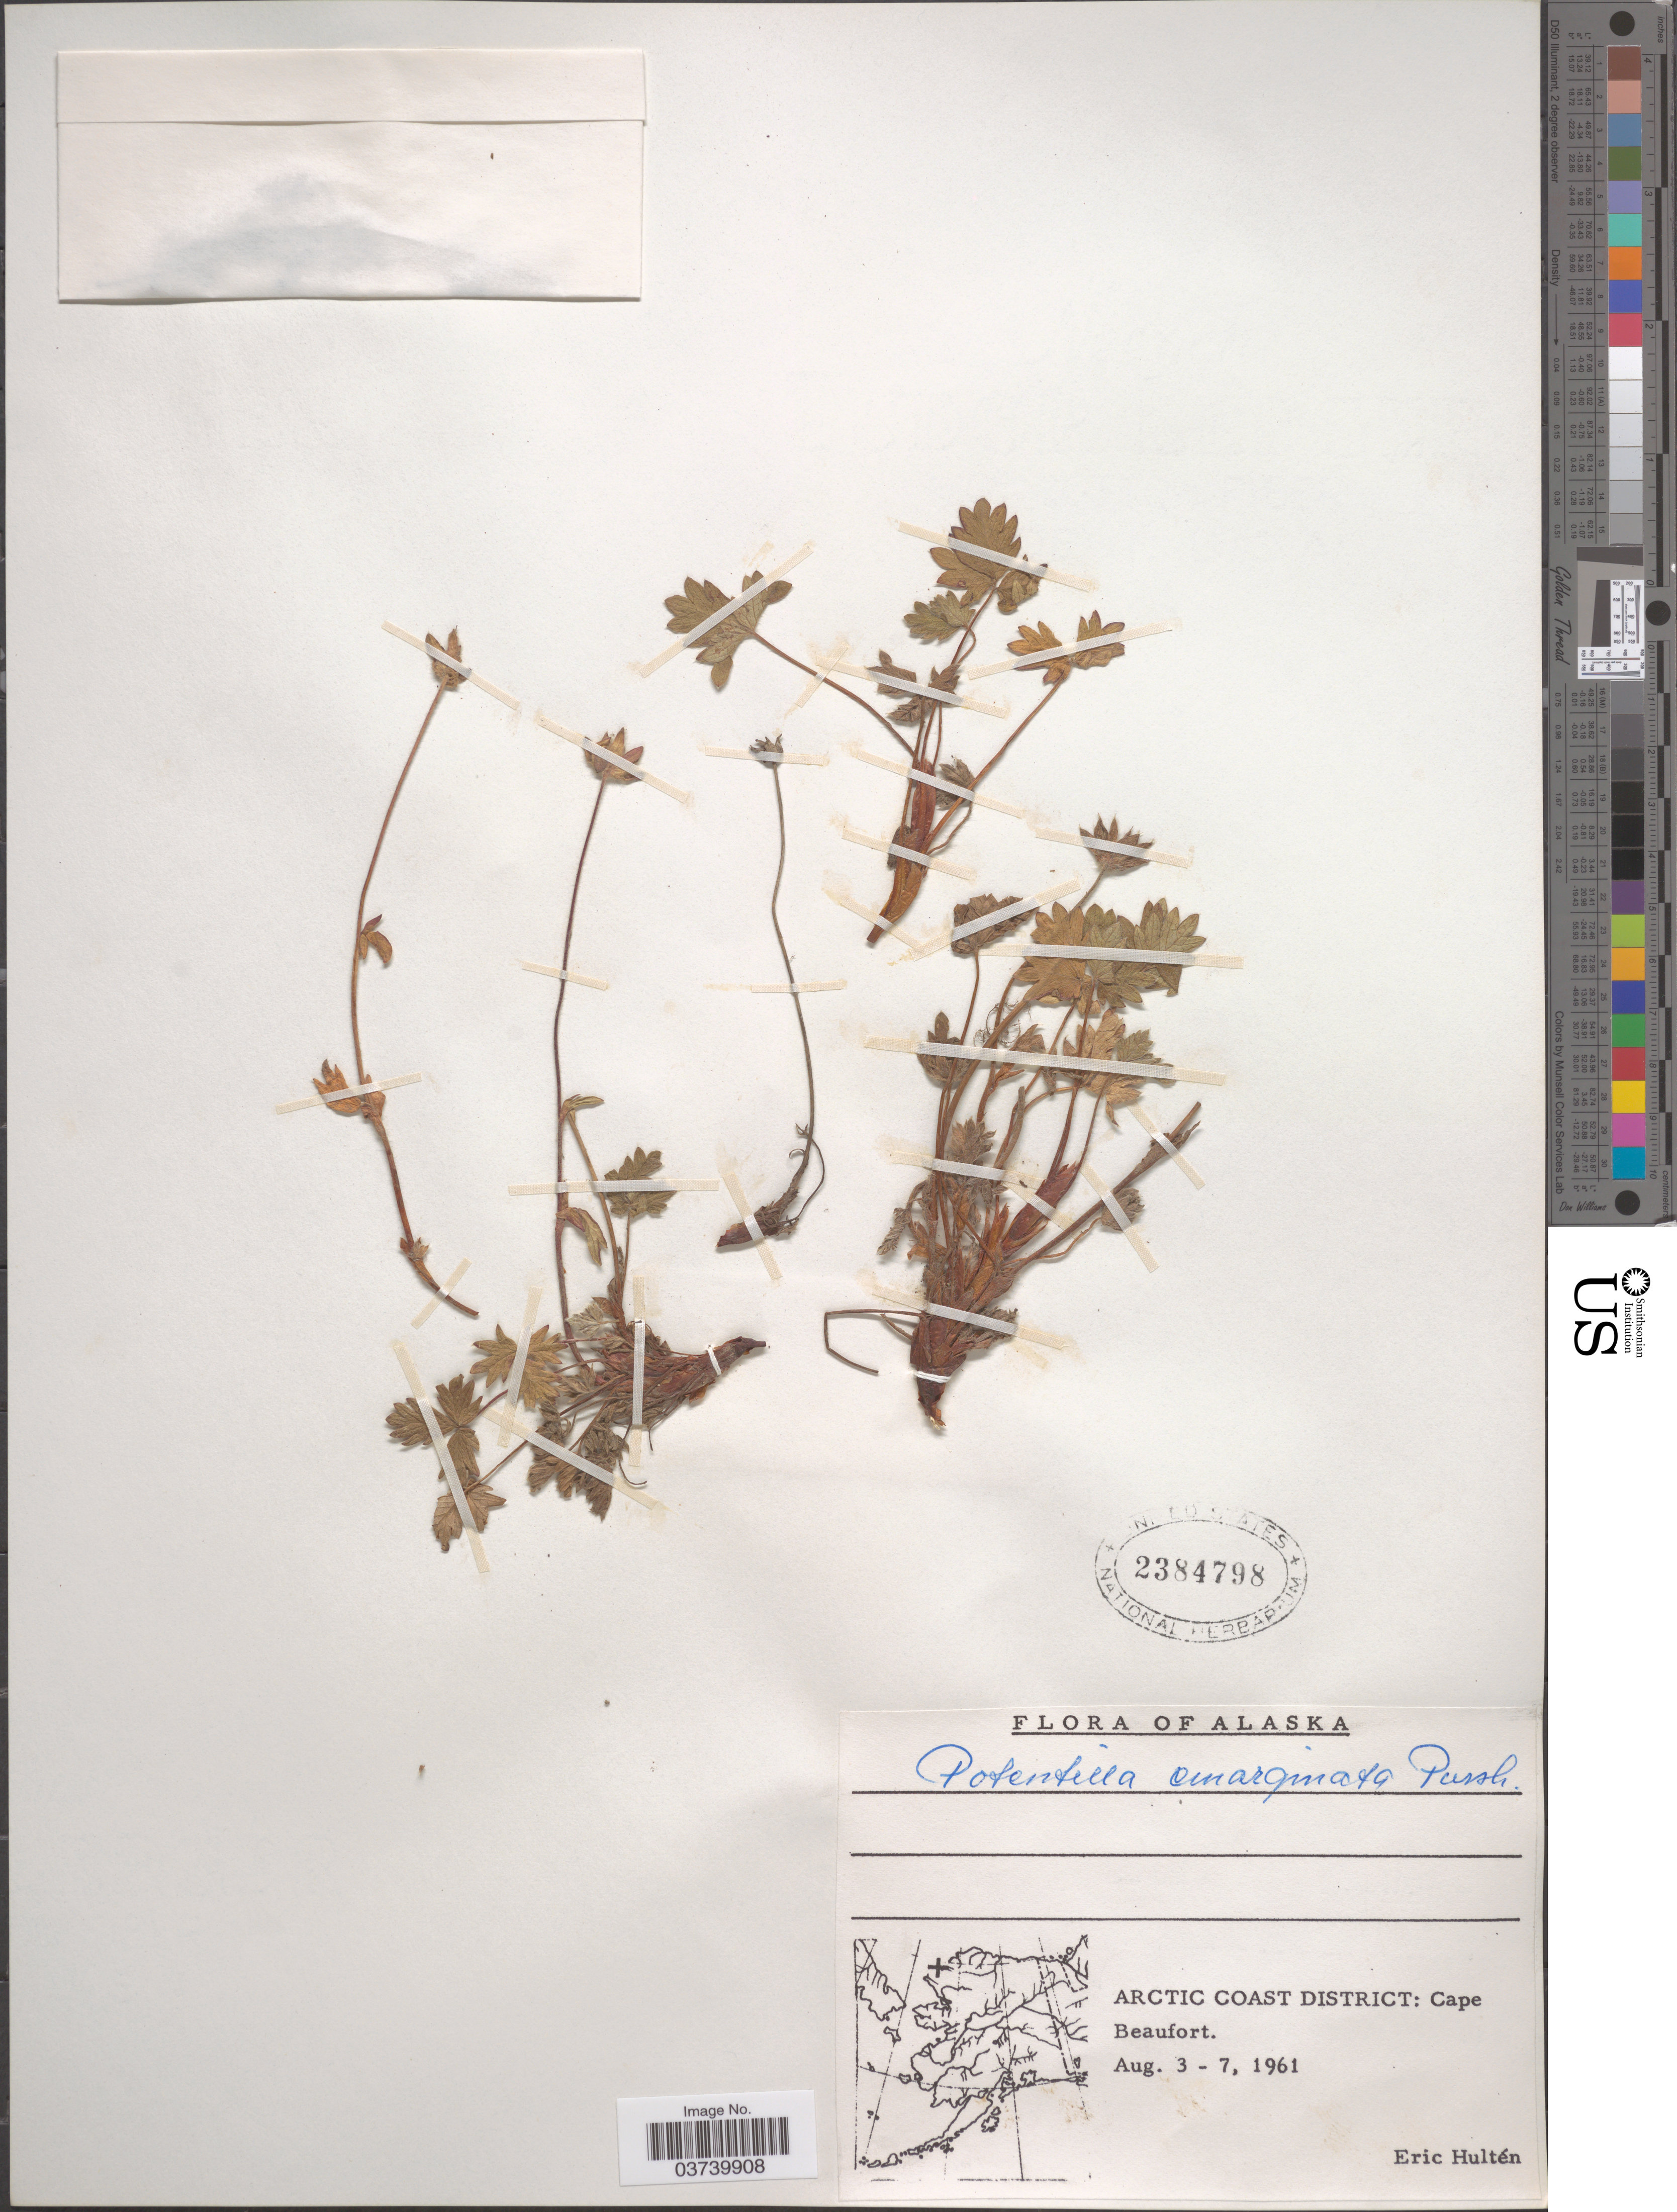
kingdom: Plantae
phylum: Tracheophyta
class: Magnoliopsida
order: Rosales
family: Rosaceae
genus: Potentilla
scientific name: Potentilla hyparctica subsp. hyparctica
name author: Malte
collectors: E. G. Hultén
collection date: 1961-08-03/1961-08-07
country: United States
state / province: Alaska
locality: Arctic Coast District: Cape Beaufort.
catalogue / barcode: US 2384798